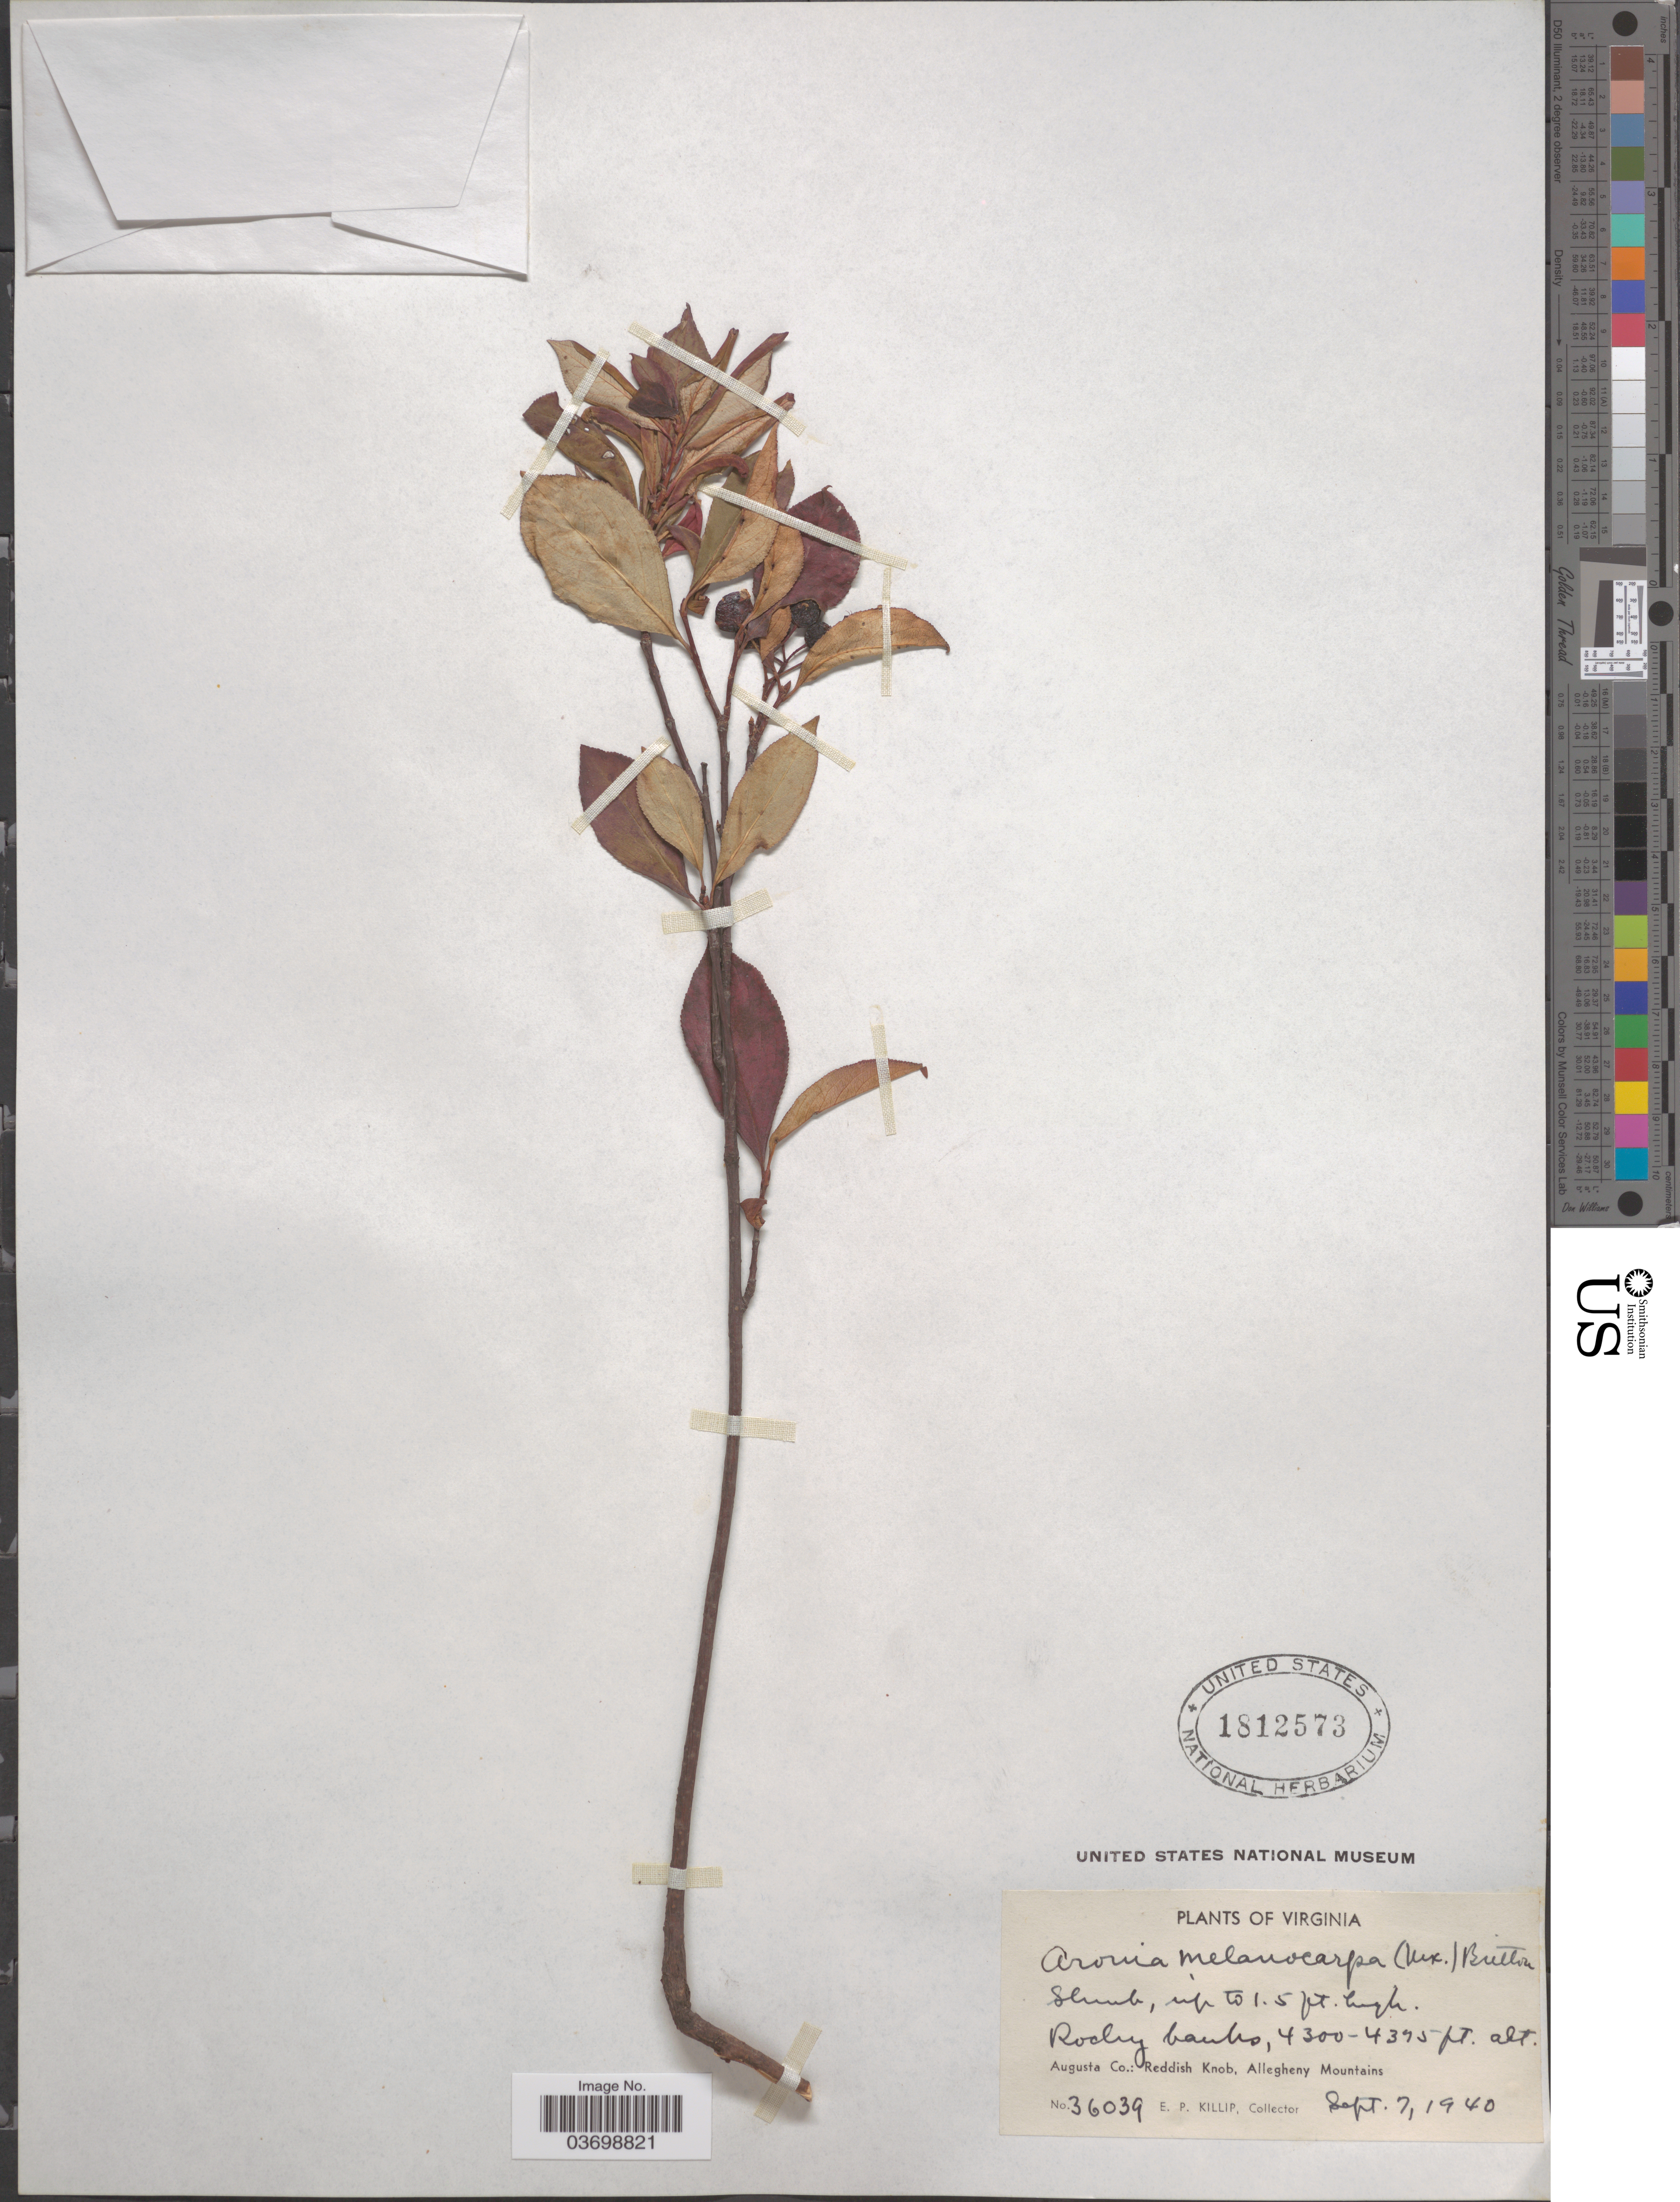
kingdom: Plantae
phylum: Tracheophyta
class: Magnoliopsida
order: Rosales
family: Rosaceae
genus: Aronia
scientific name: Aronia melanocarpa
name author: (Michx.) Elliott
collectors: E. P. Killip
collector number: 36039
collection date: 1940-09-07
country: United States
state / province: Virginia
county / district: Augusta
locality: Rocky banks, Augusta Co.: Reddish Knob, Allegheny Mountains.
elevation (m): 1311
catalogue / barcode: US 1812573